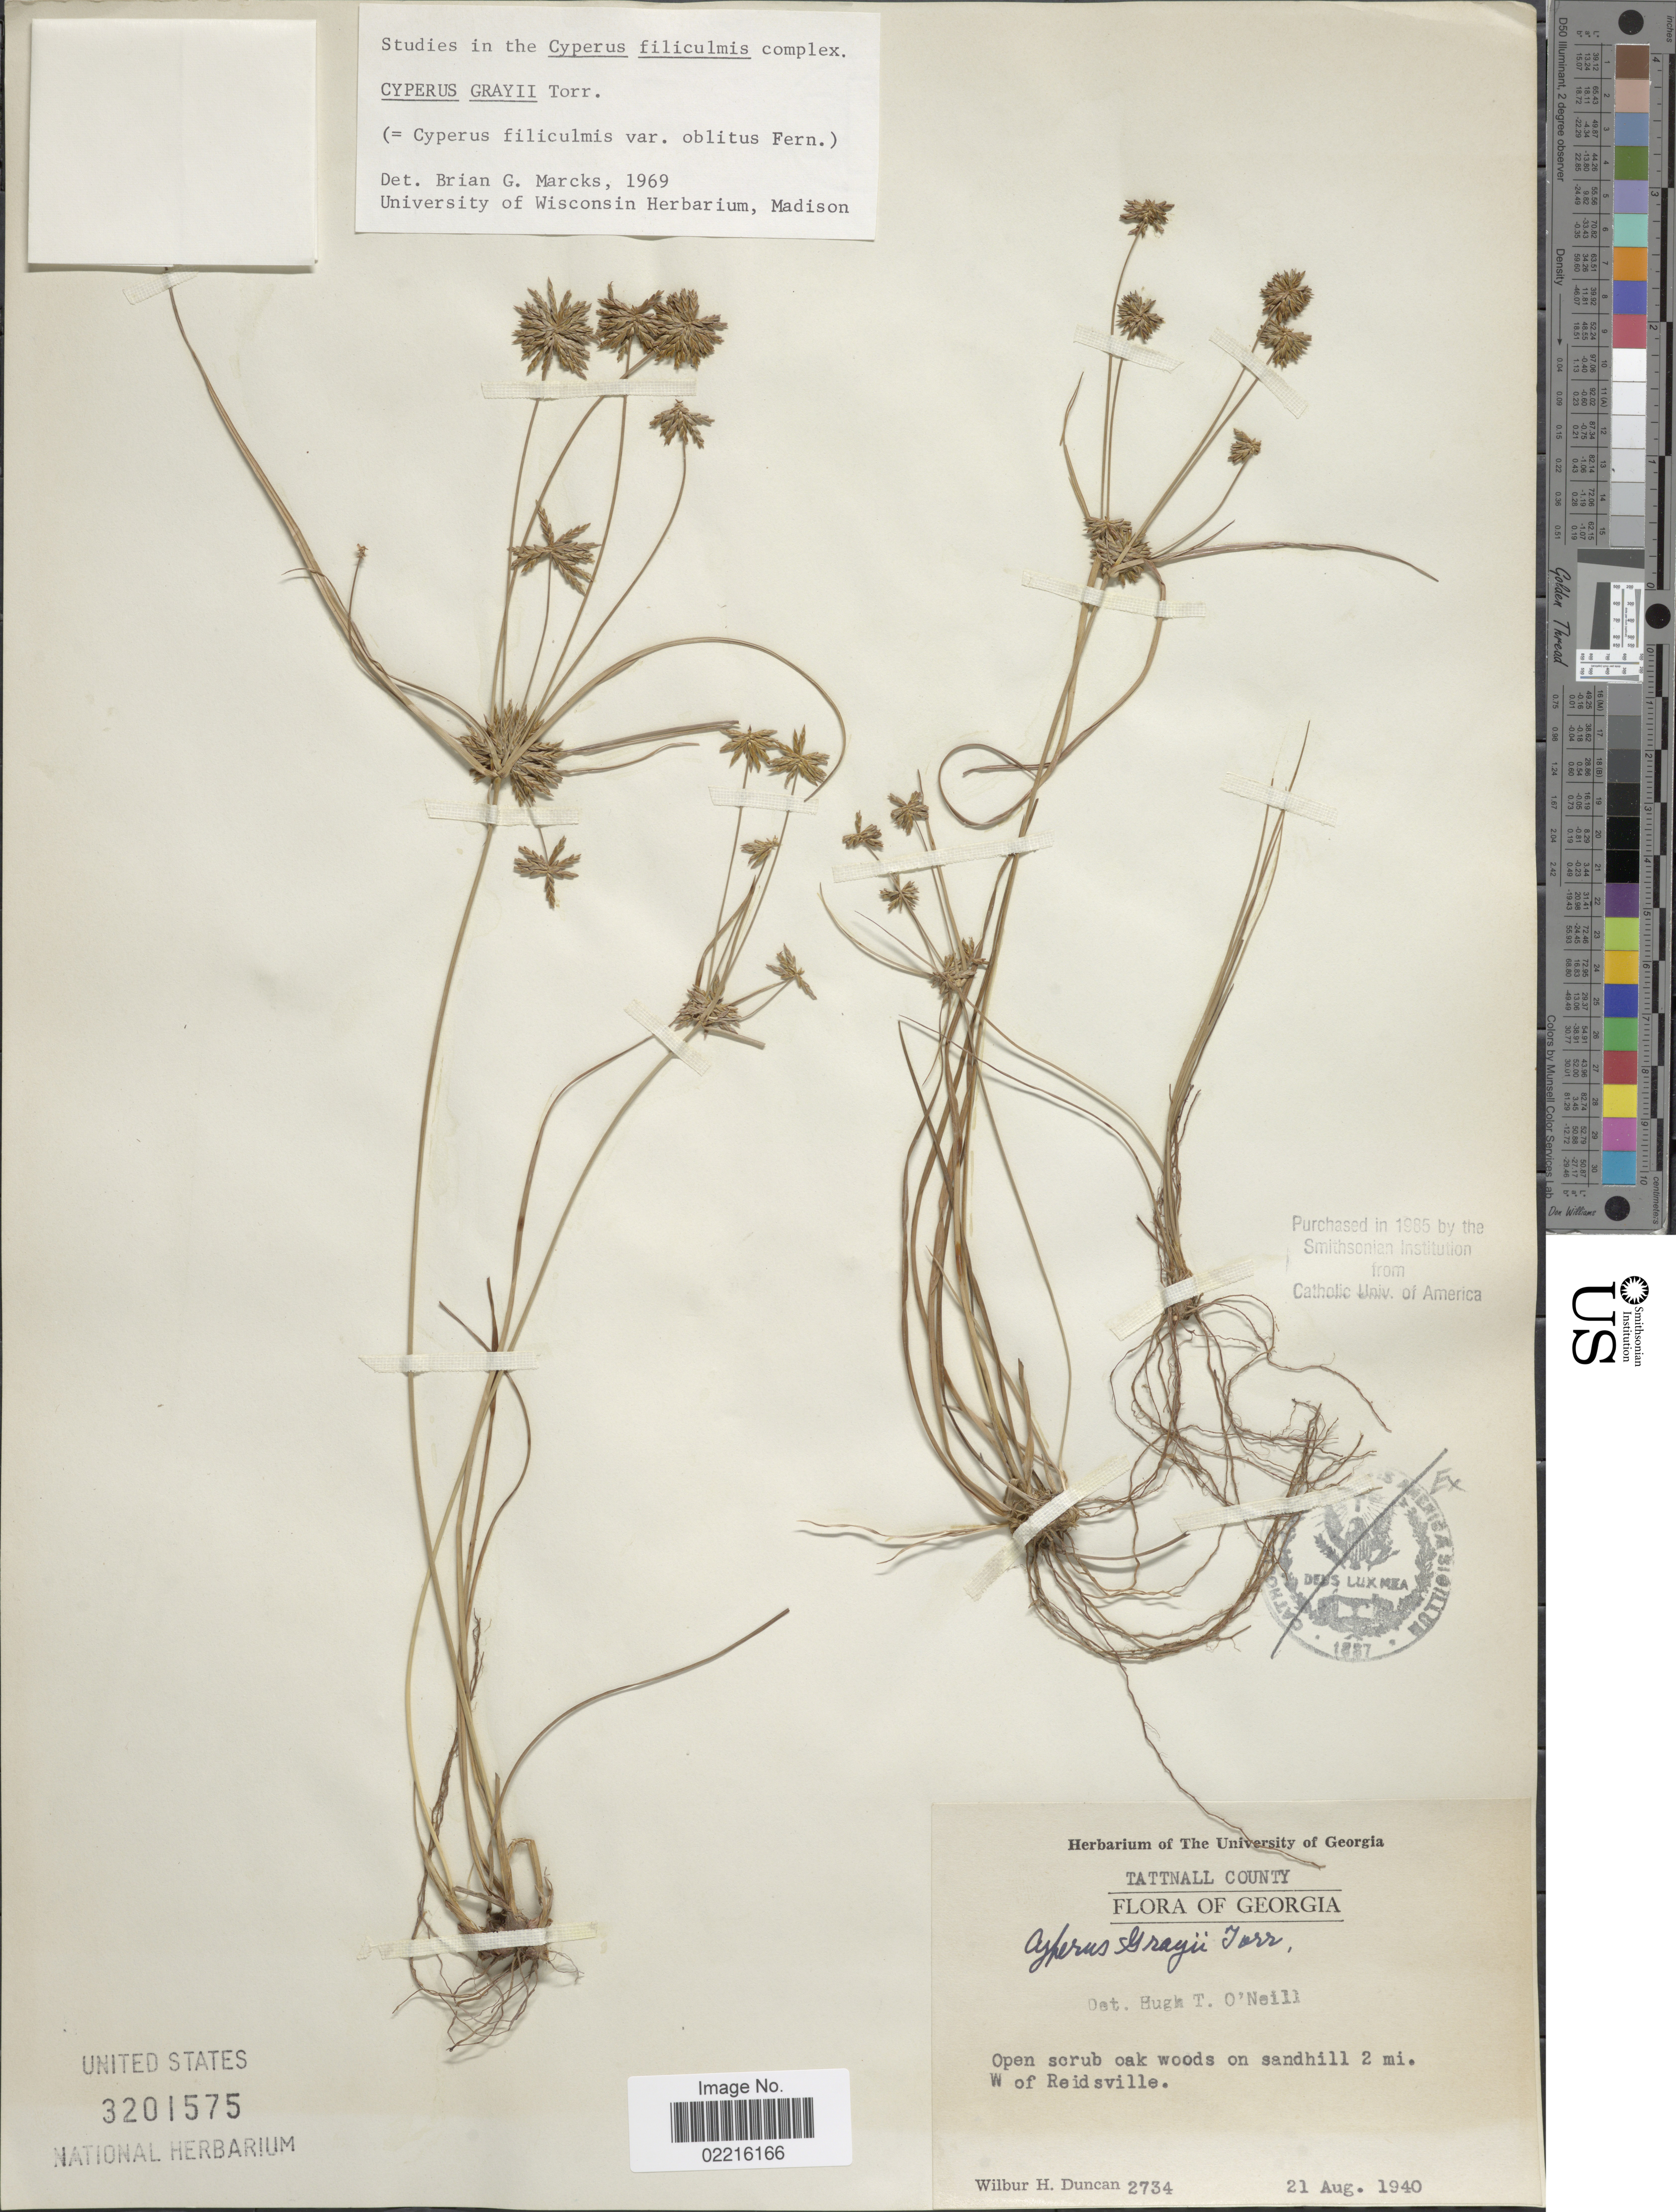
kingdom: Plantae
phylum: Tracheophyta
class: Liliopsida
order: Poales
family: Cyperaceae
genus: Cyperus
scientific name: Cyperus grayi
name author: Torr.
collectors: W. H. Duncan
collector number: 2734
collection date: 1940-08-21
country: United States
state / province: Georgia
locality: Tattnall County, Open scrub oak woods on sandhill 2 mi W of Reidsville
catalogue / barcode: US 3201575